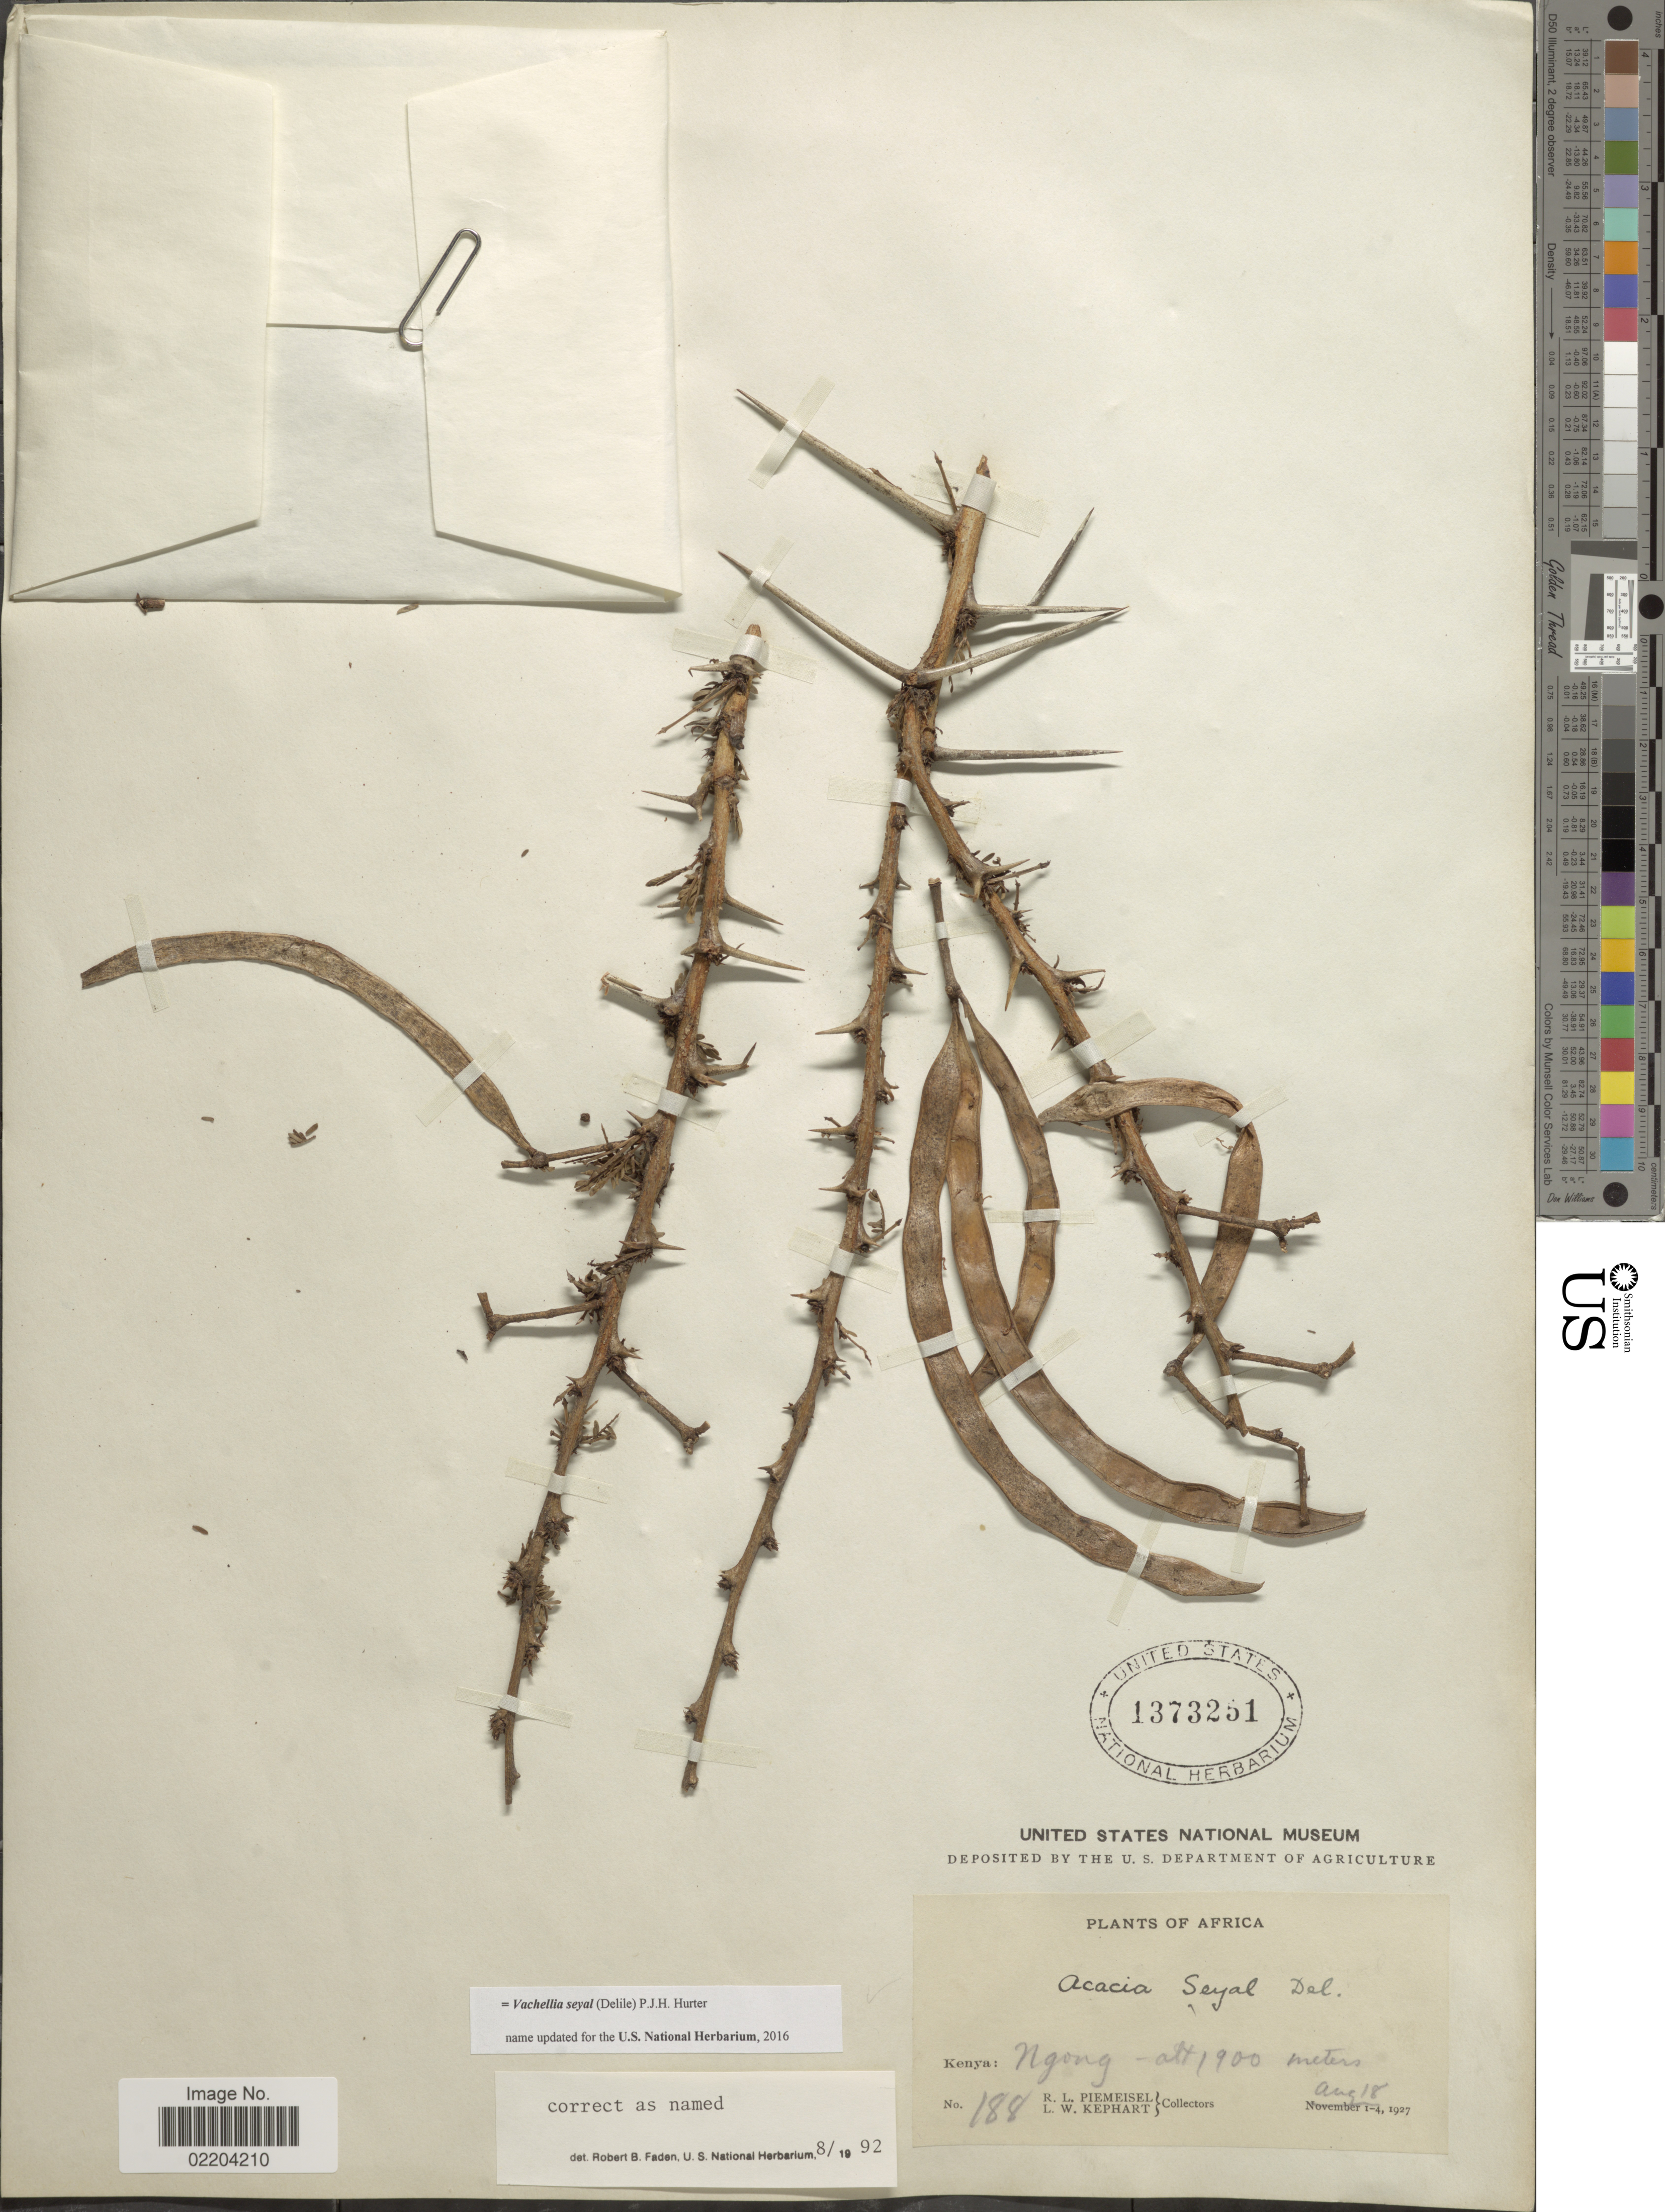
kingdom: Plantae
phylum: Tracheophyta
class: Magnoliopsida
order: Fabales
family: Fabaceae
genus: Vachellia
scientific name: Vachellia seyal var. seyal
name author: (Delile) P.J.H. Hurter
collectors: R. L. Piemeisel & L. W. Kephart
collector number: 188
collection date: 1927-08-18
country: Kenya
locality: Kenya: Ngong.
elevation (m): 1900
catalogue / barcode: US 1373251